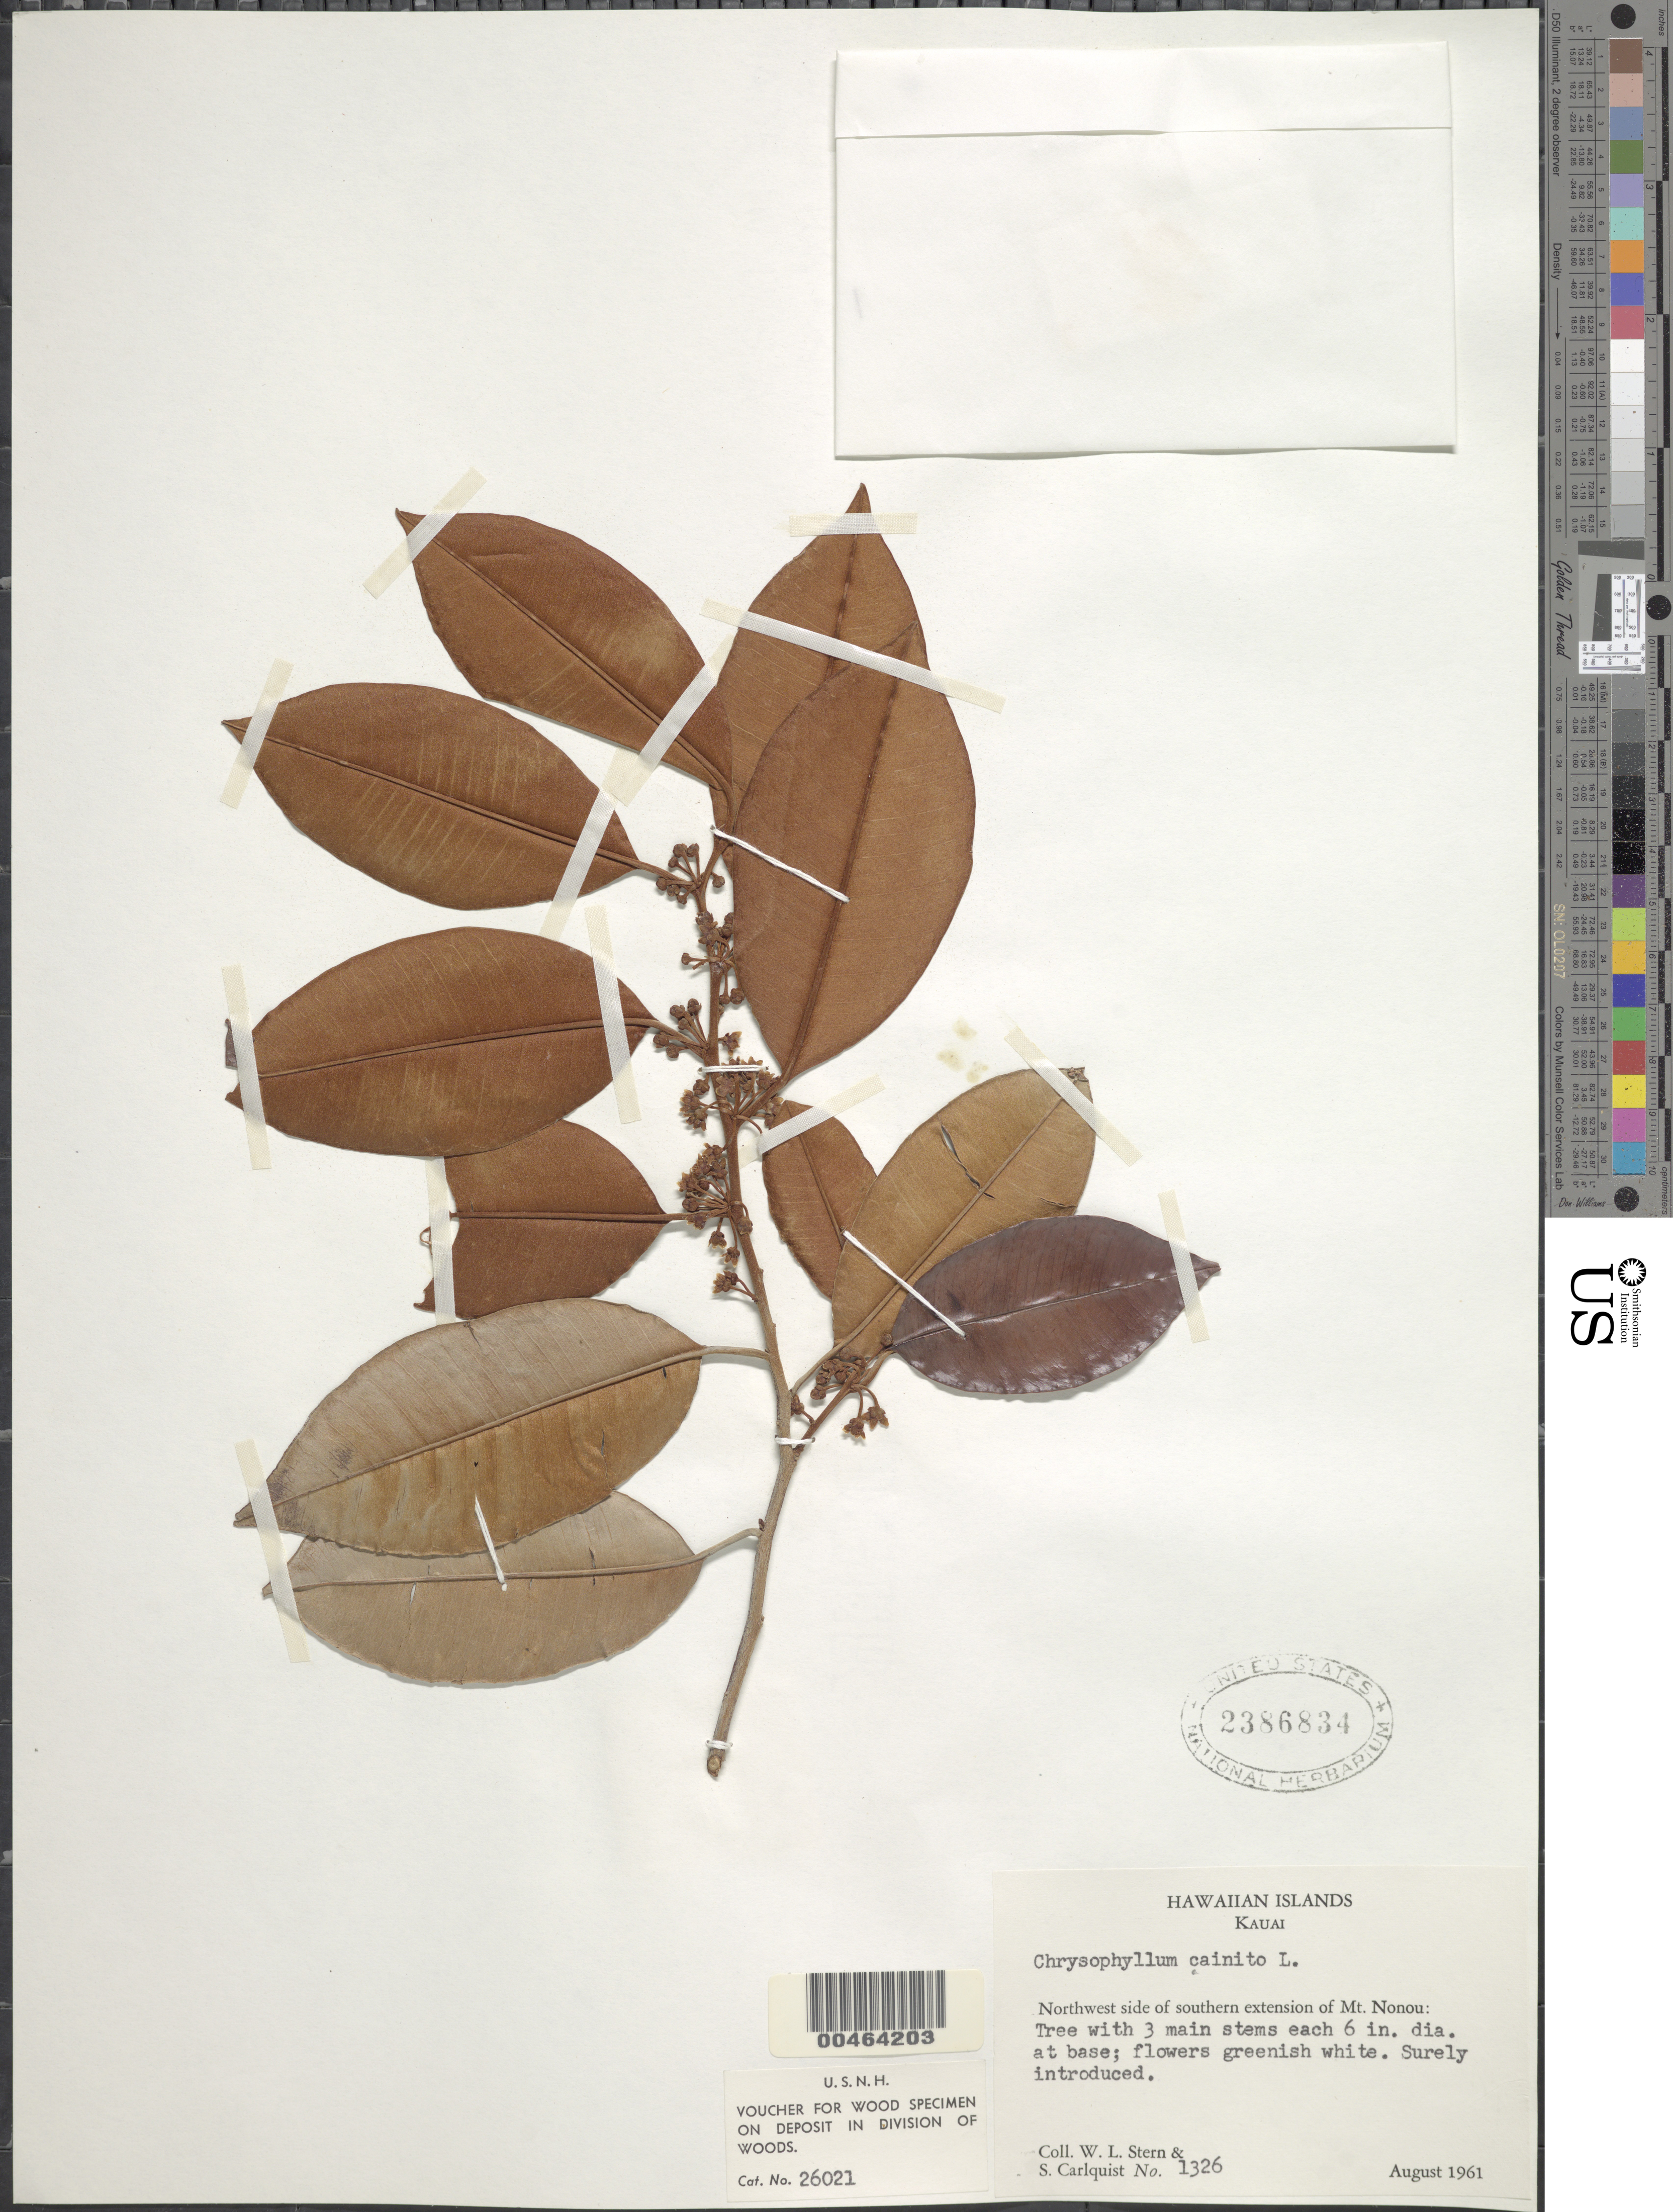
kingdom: Plantae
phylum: Tracheophyta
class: Magnoliopsida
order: Ericales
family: Sapotaceae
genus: Chrysophyllum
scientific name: Chrysophyllum cainito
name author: L.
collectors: W. L. Stern & S. Carlquist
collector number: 1326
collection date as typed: Aug 1961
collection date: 1961-08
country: United States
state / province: Hawaii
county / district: Kauai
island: Kaua'i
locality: Northwest side of southern extension of Mt. Nonou.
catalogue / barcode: US 2386834